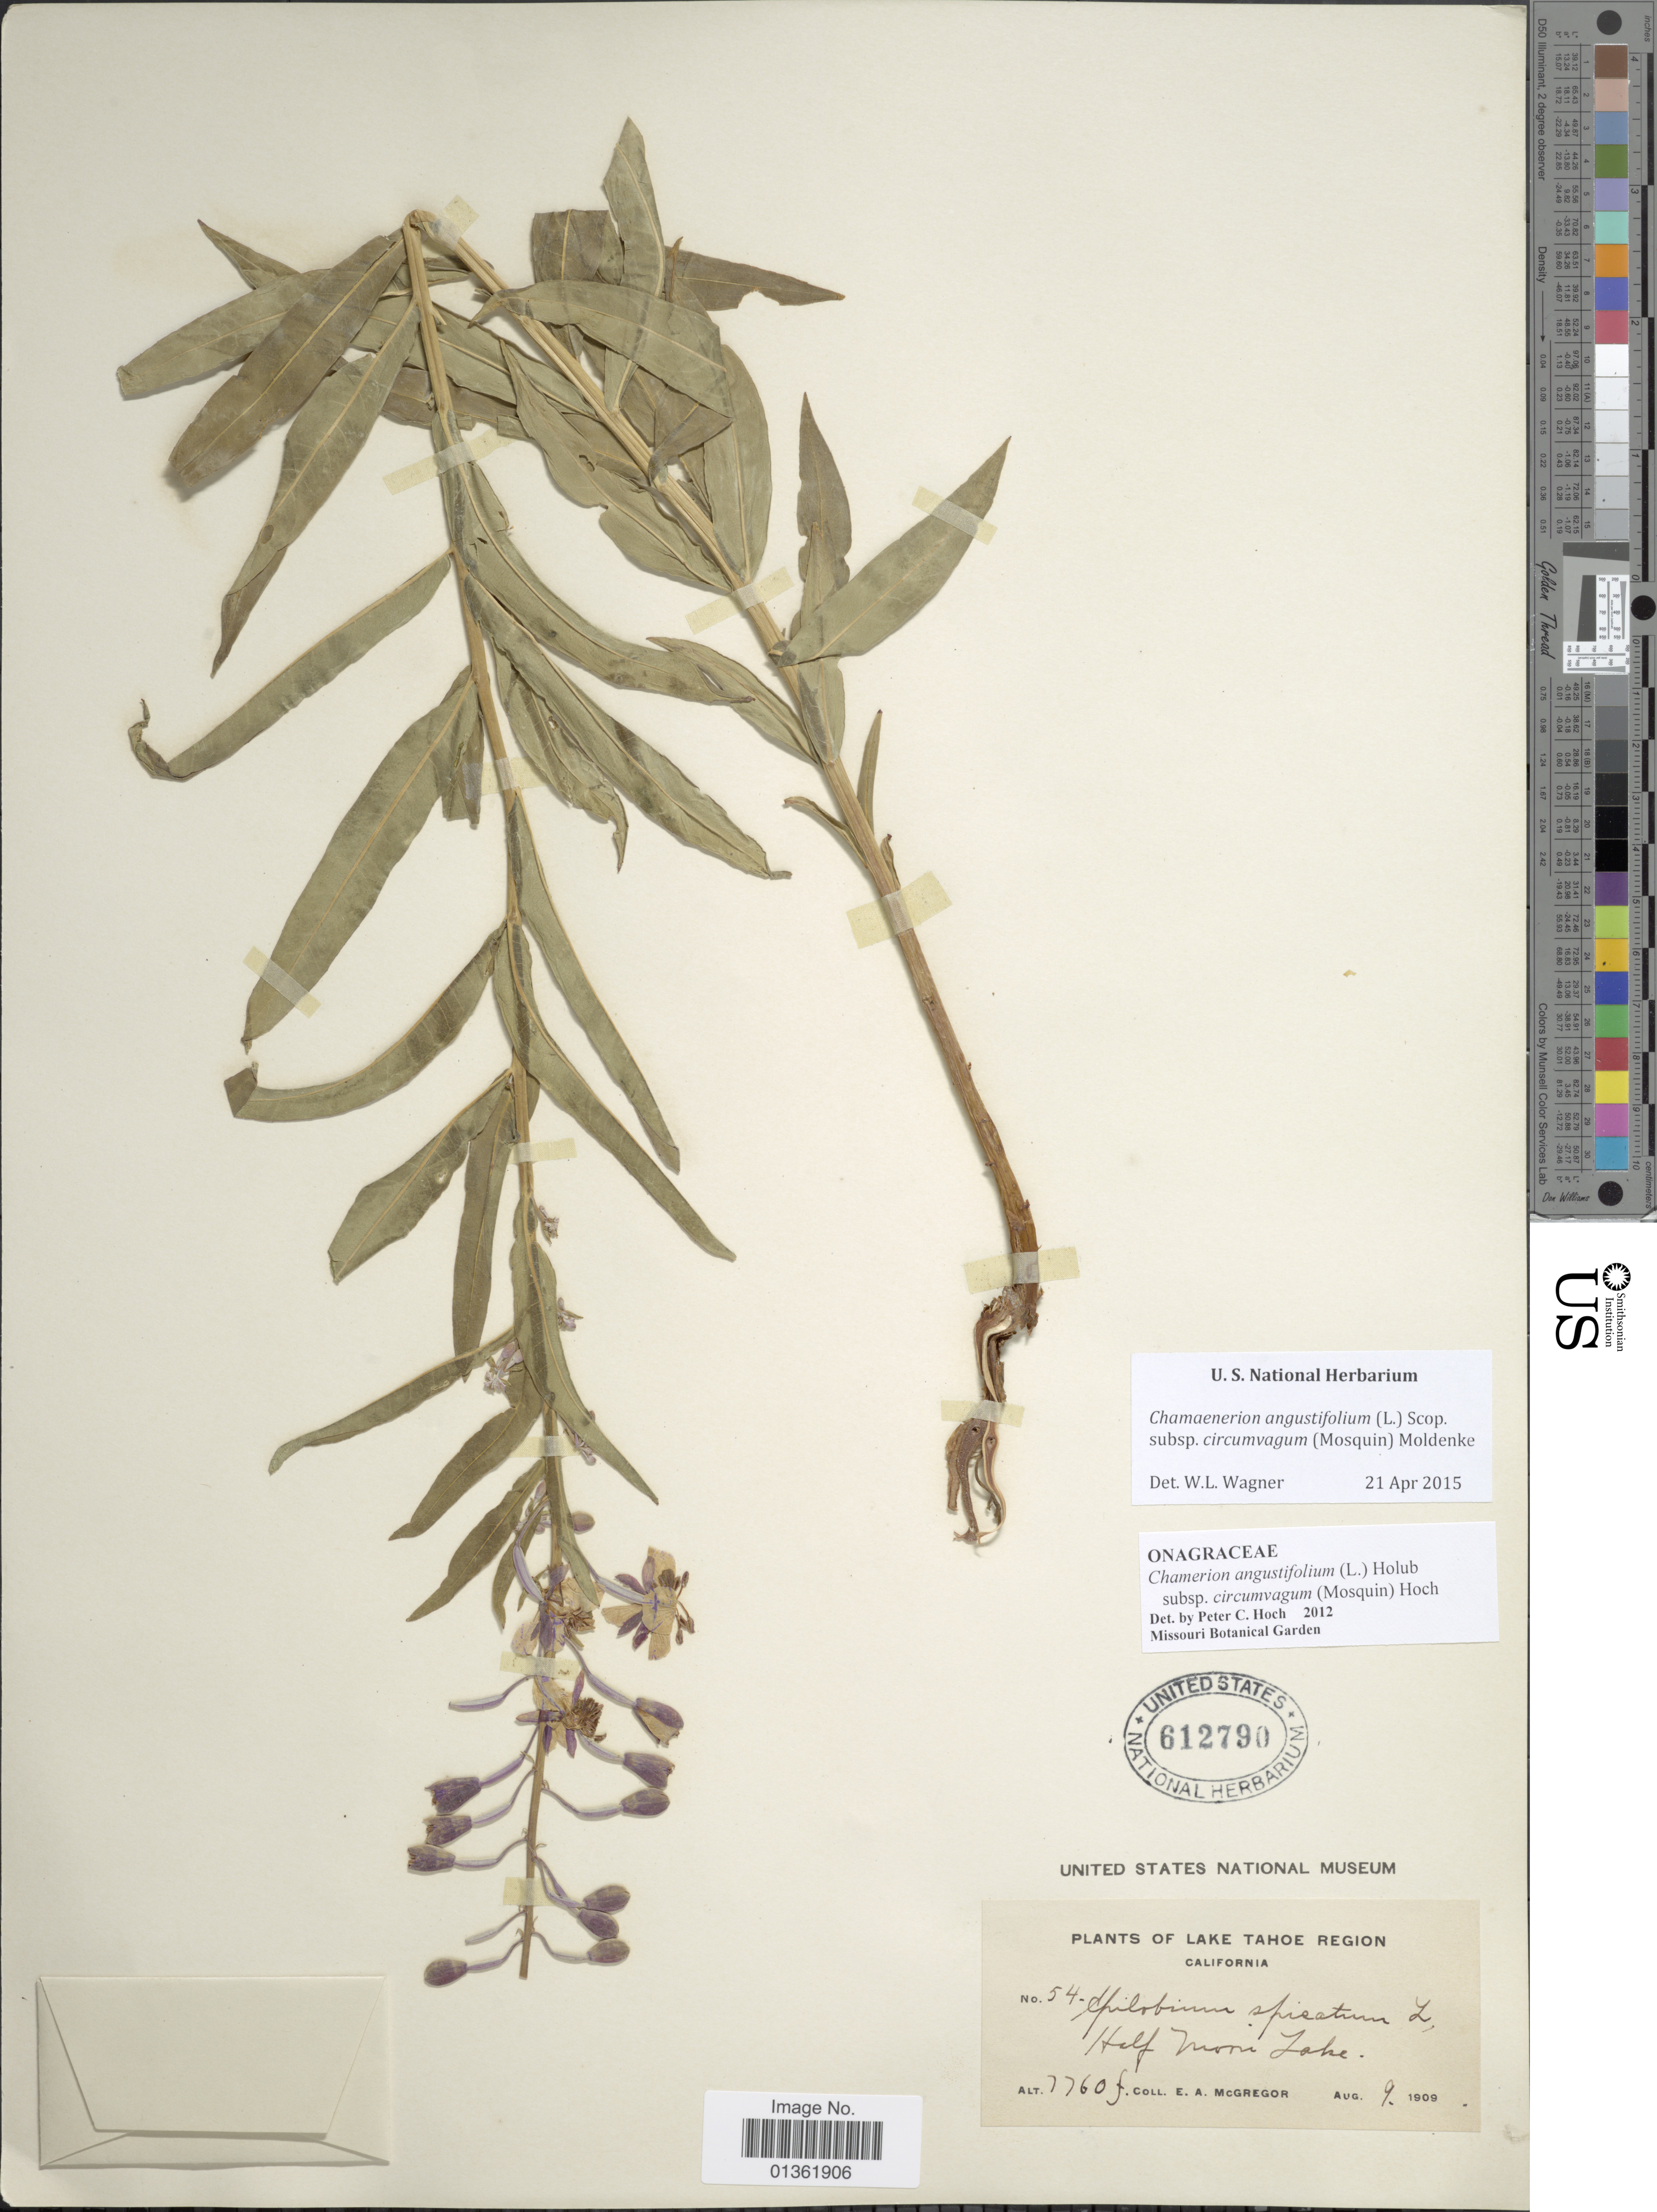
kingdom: Plantae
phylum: Tracheophyta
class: Magnoliopsida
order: Myrtales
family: Onagraceae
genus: Chamaenerion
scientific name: Chamaenerion angustifolium subsp. circumvagum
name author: (Mosquin) Moldenke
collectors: E. A. McGregor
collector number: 54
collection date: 1909-08-09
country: United States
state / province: California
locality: Lake Tahoe Region. Half Moon Lake.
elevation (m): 2365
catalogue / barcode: US 612790